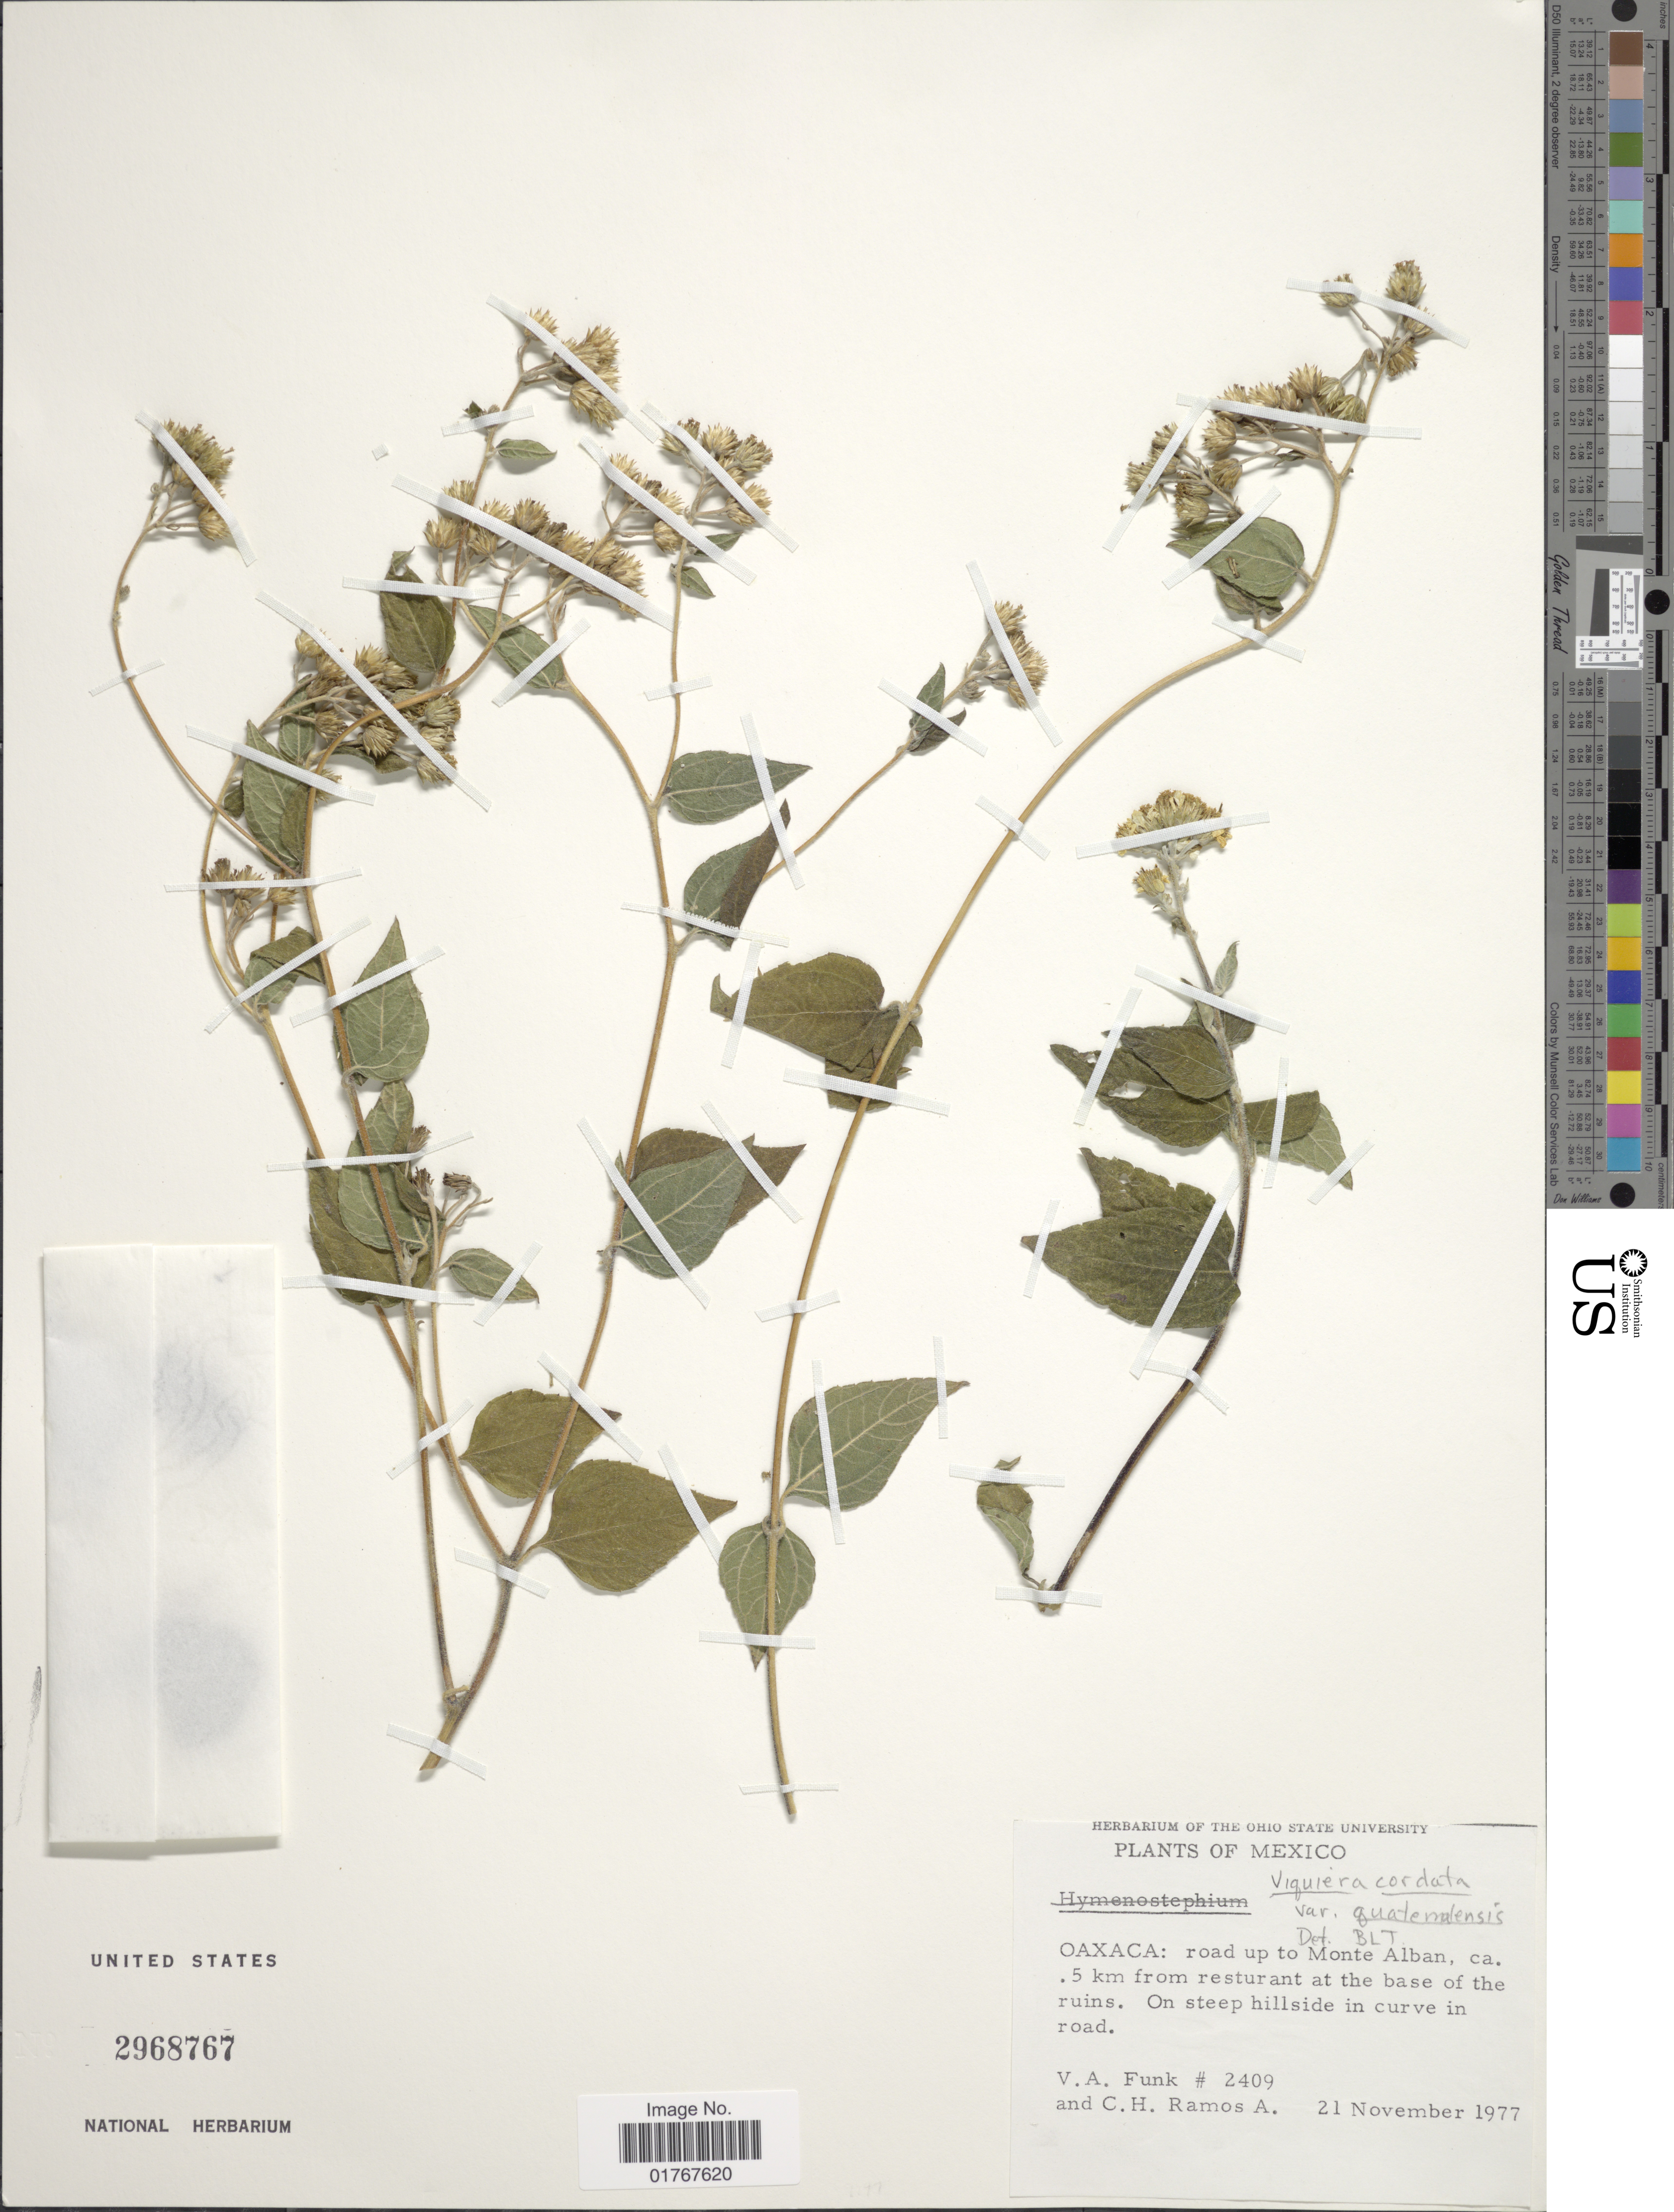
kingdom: Plantae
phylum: Tracheophyta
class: Magnoliopsida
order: Asterales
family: Asteraceae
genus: Viguiera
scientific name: Viguiera cordata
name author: (Hook. & Arn.) D'Arcy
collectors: V. Funk & C. H. Ramos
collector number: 2409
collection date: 1977-11-21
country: Mexico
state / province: Oaxaca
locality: Road up to Monte Alban, ca. 5 km from restaurant at the base of the ruins. On steep hillside in curve in road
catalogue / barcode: US 2968767